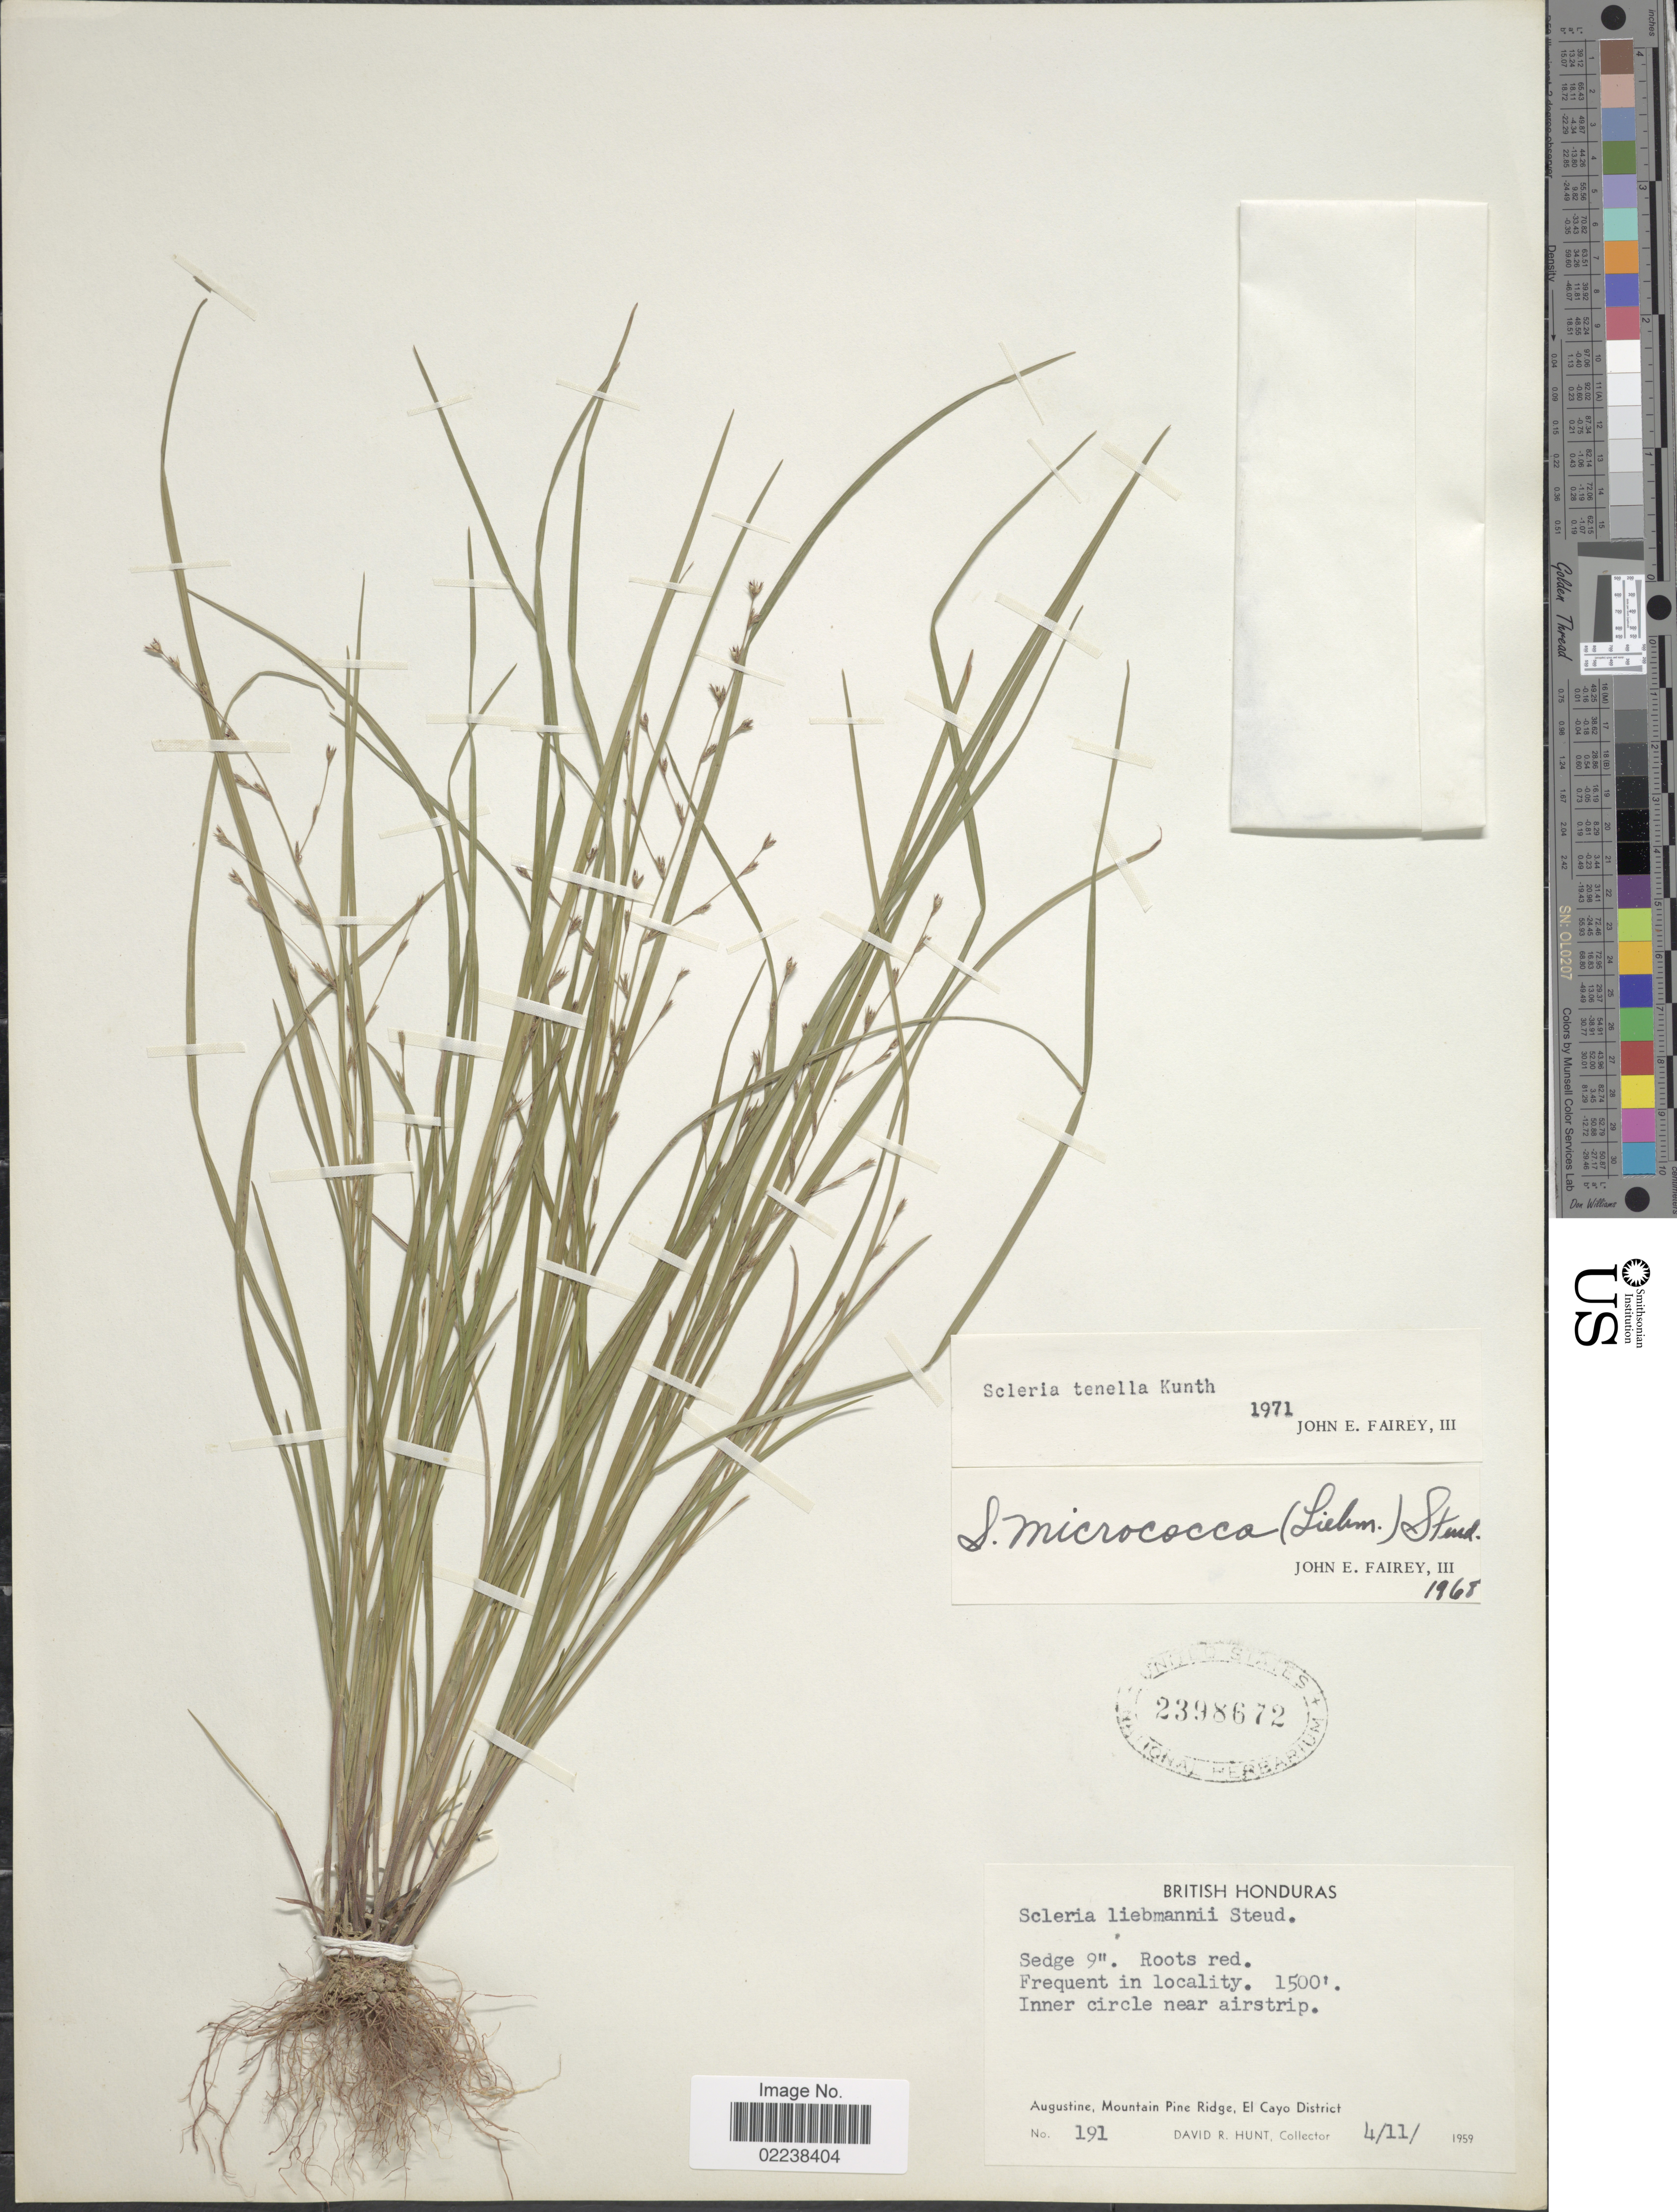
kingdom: Plantae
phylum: Tracheophyta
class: Liliopsida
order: Poales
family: Cyperaceae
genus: Scleria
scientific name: Scleria verticillata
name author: Muhl. ex Willd.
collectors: D. R. Hunt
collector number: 191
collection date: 1959-11-04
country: Belize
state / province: Cayo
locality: British Honduras. Inner circle near airstrip. Augustine, Mountain Pine Ridge, El Cayo District.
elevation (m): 457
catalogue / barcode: US 2398672